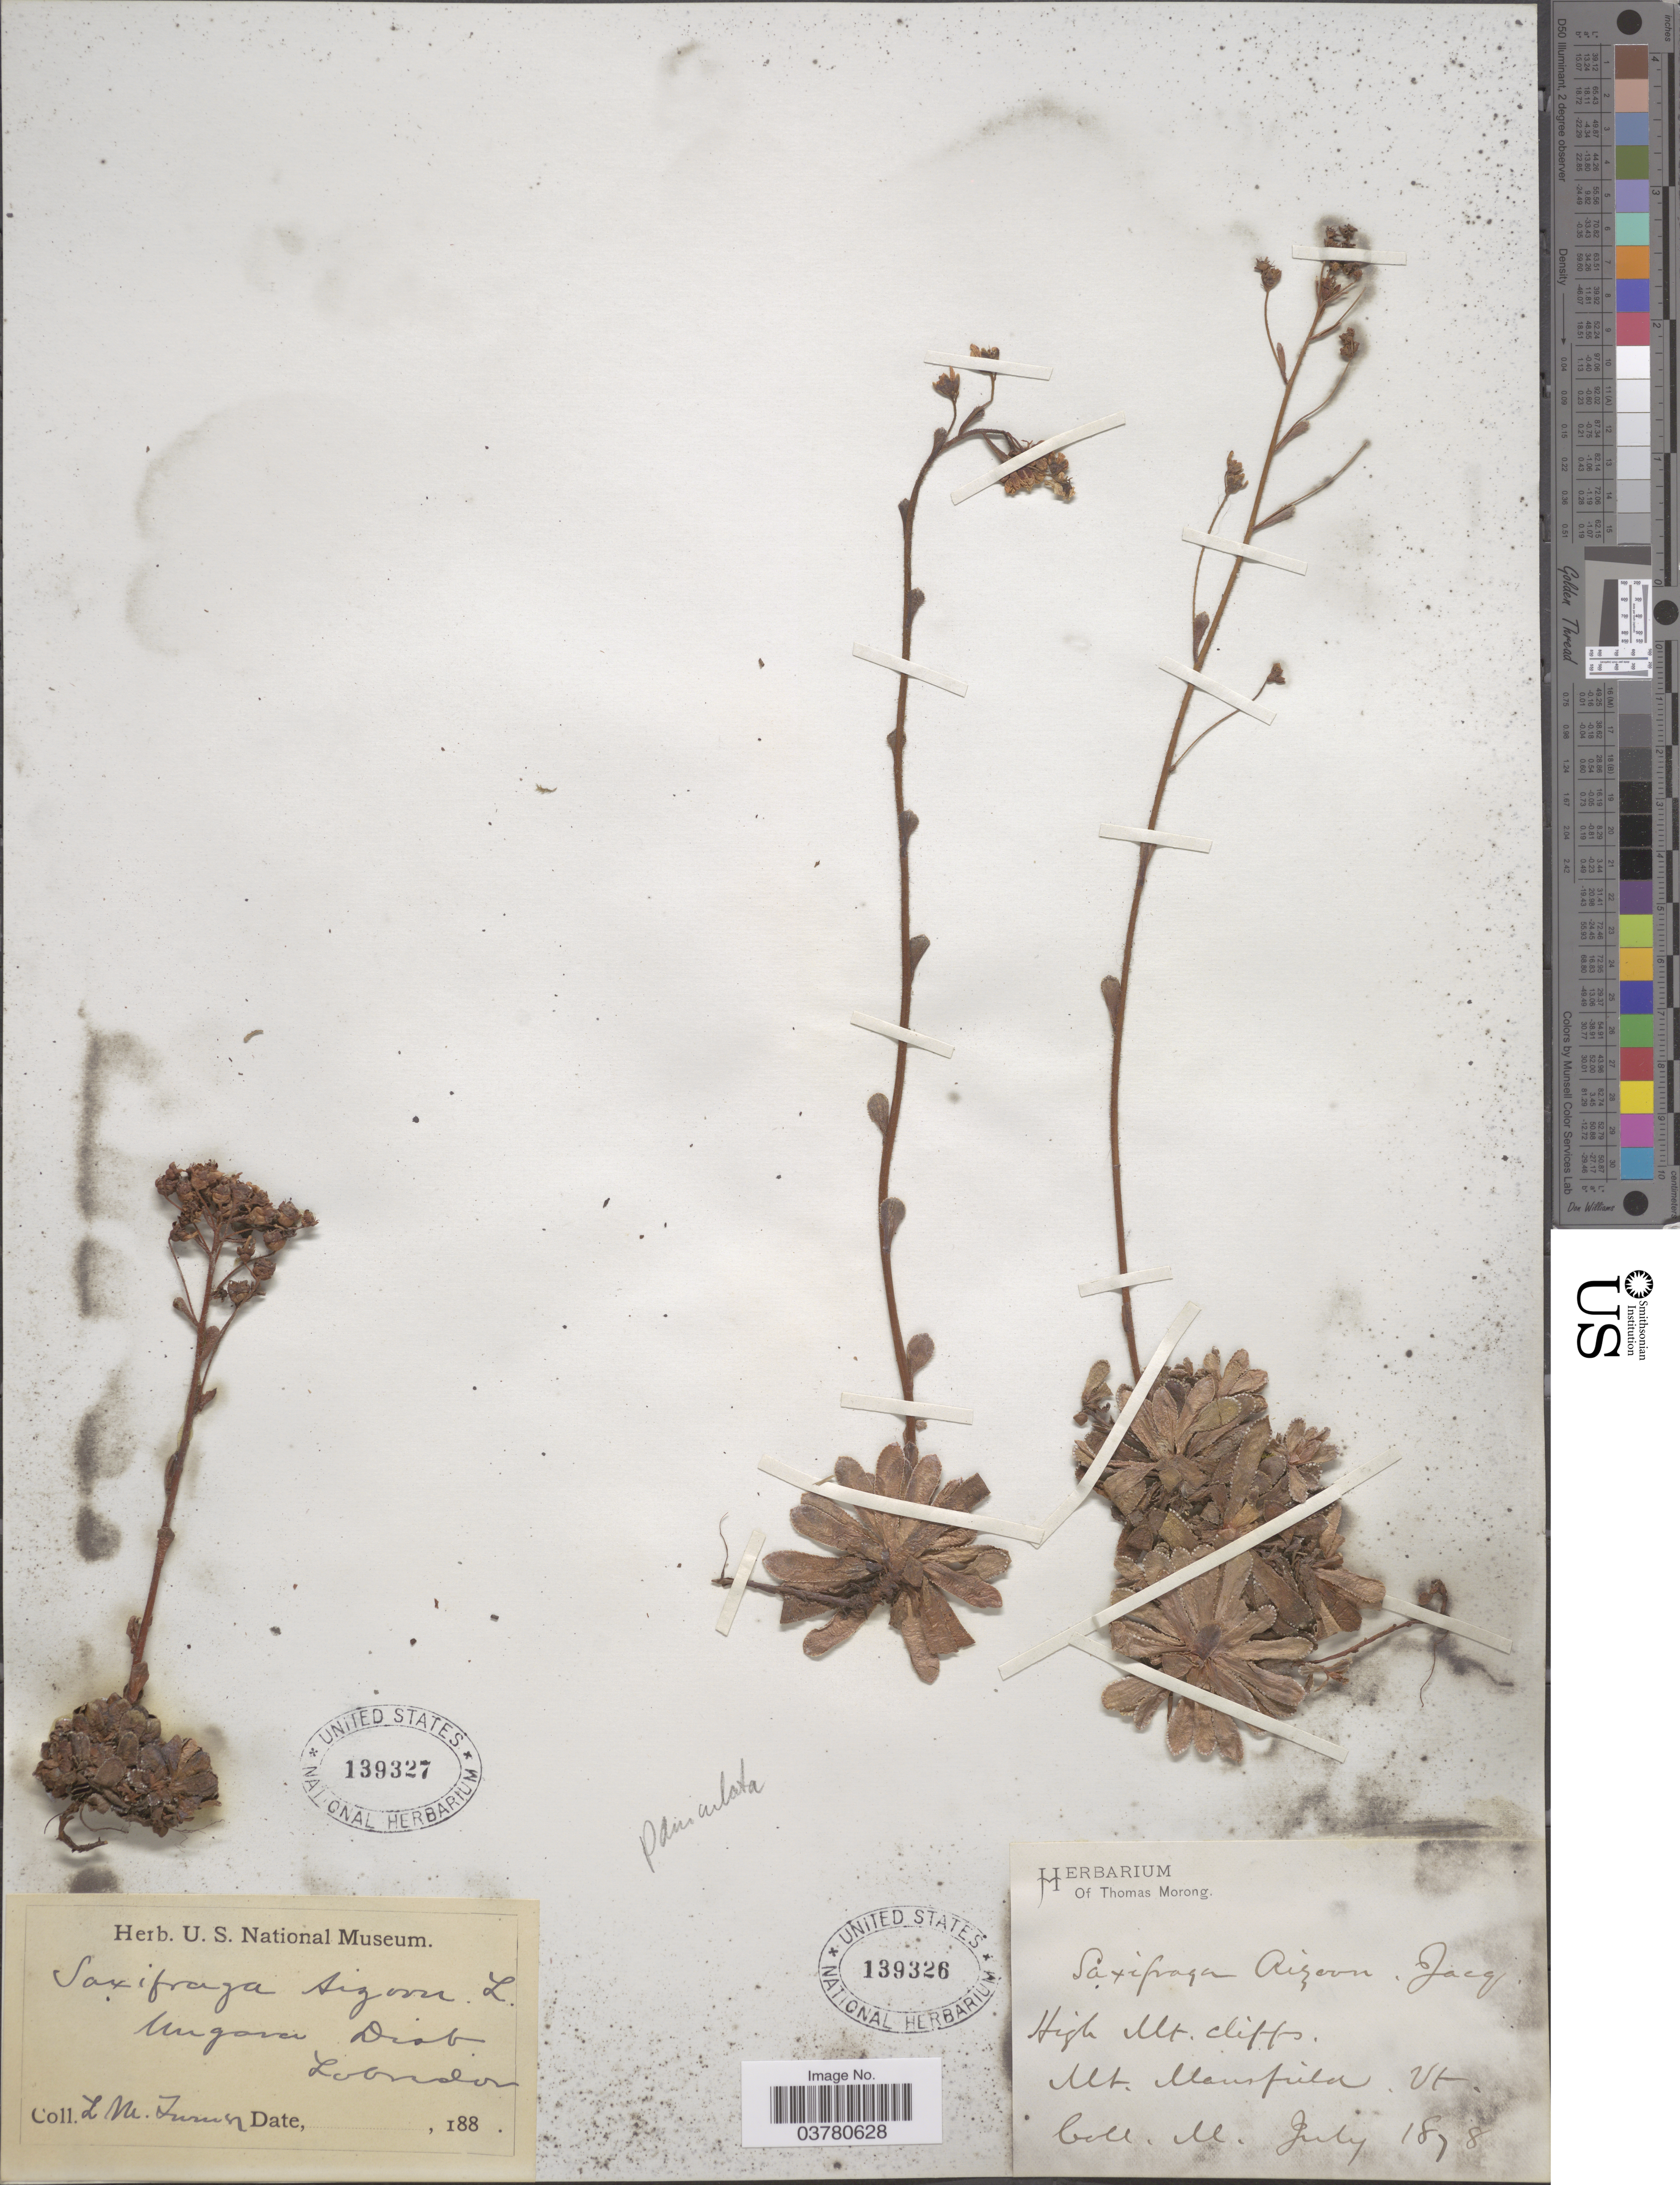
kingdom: Plantae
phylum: Tracheophyta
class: Magnoliopsida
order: Saxifragales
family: Saxifragaceae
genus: Saxifraga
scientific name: Saxifraga paniculata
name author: Mill.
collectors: L. M. Turner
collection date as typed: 188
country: Canada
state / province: Newfoundland and Labrador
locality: Ungava. Labrador.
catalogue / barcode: US 139327